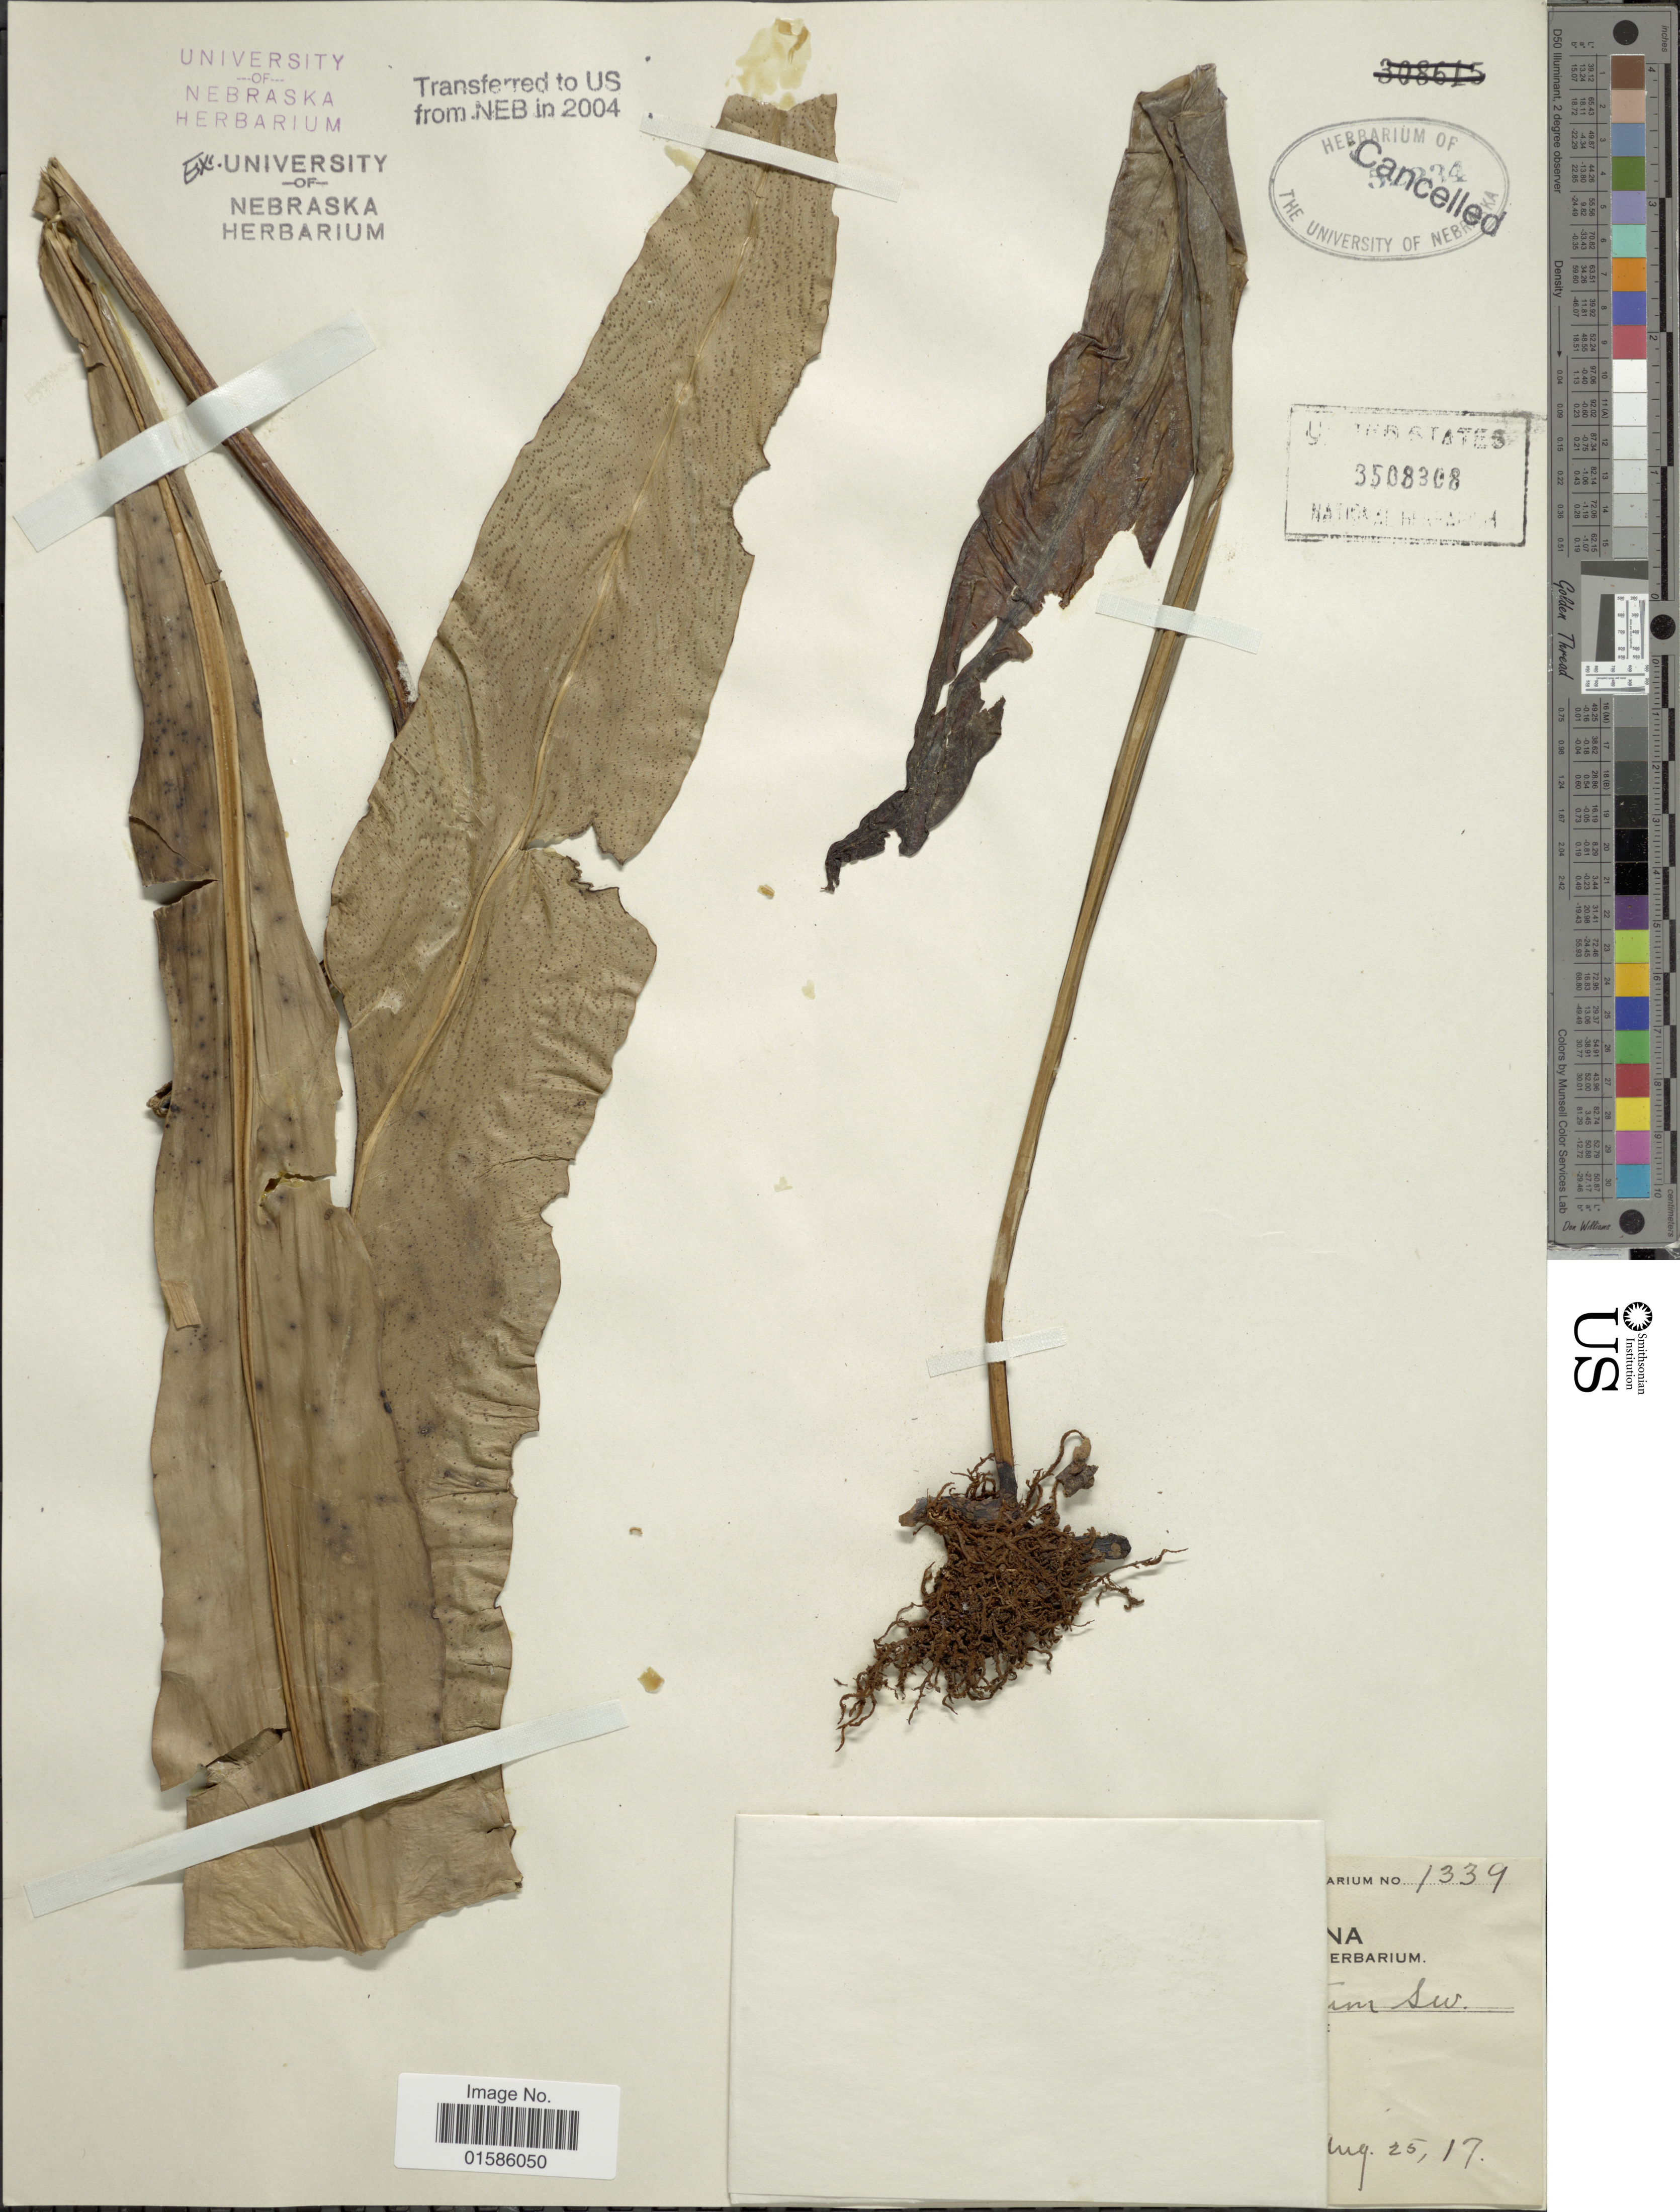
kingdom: Plantae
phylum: Tracheophyta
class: Polypodiopsida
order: Polypodiales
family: Polypodiaceae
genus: Microsorum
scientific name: Microsorum punctatum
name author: (L.) Copel.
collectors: Coll. illegible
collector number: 1339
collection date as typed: Transcribed d/m/y: 25/8/17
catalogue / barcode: US 3508308